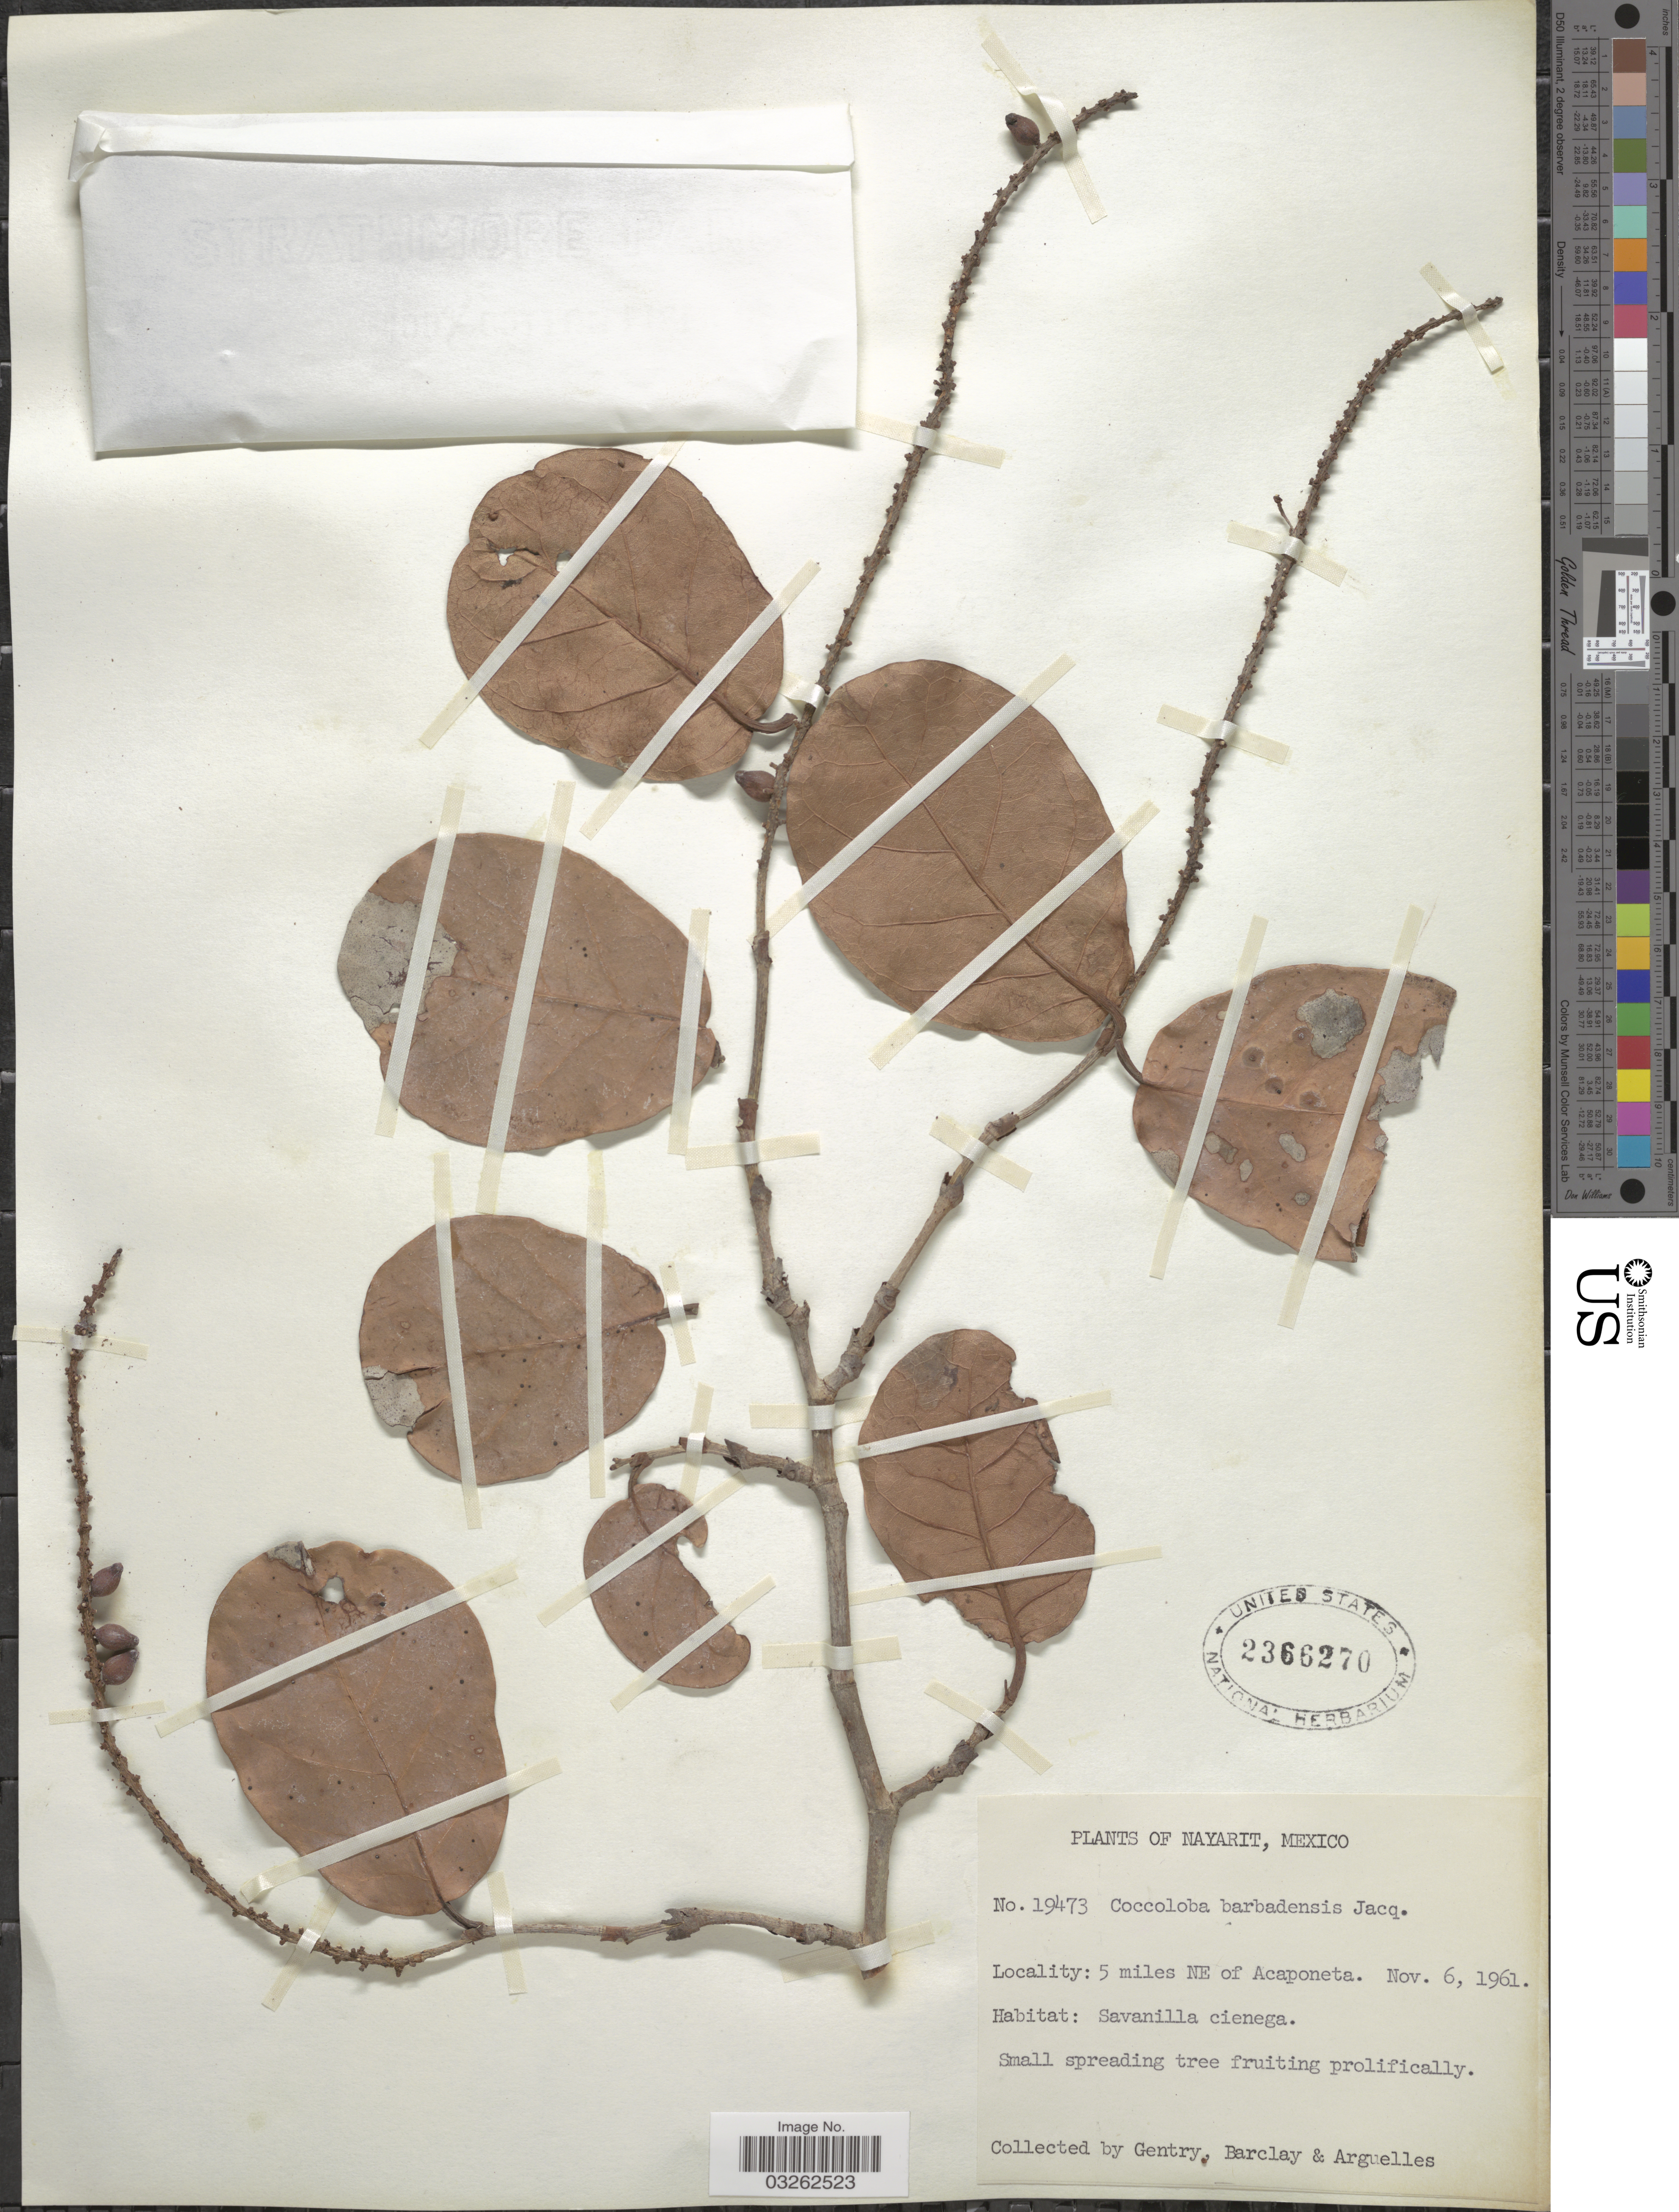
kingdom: Plantae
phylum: Tracheophyta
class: Magnoliopsida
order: Caryophyllales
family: Polygonaceae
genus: Coccoloba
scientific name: Coccoloba barbadensis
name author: Jacq.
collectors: Gentry, --, -- Barclay & Arguelles, --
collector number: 19473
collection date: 1961-11-06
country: Mexico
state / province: Nayarit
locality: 5 miles NE of Acaponeta.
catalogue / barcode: US 2366270